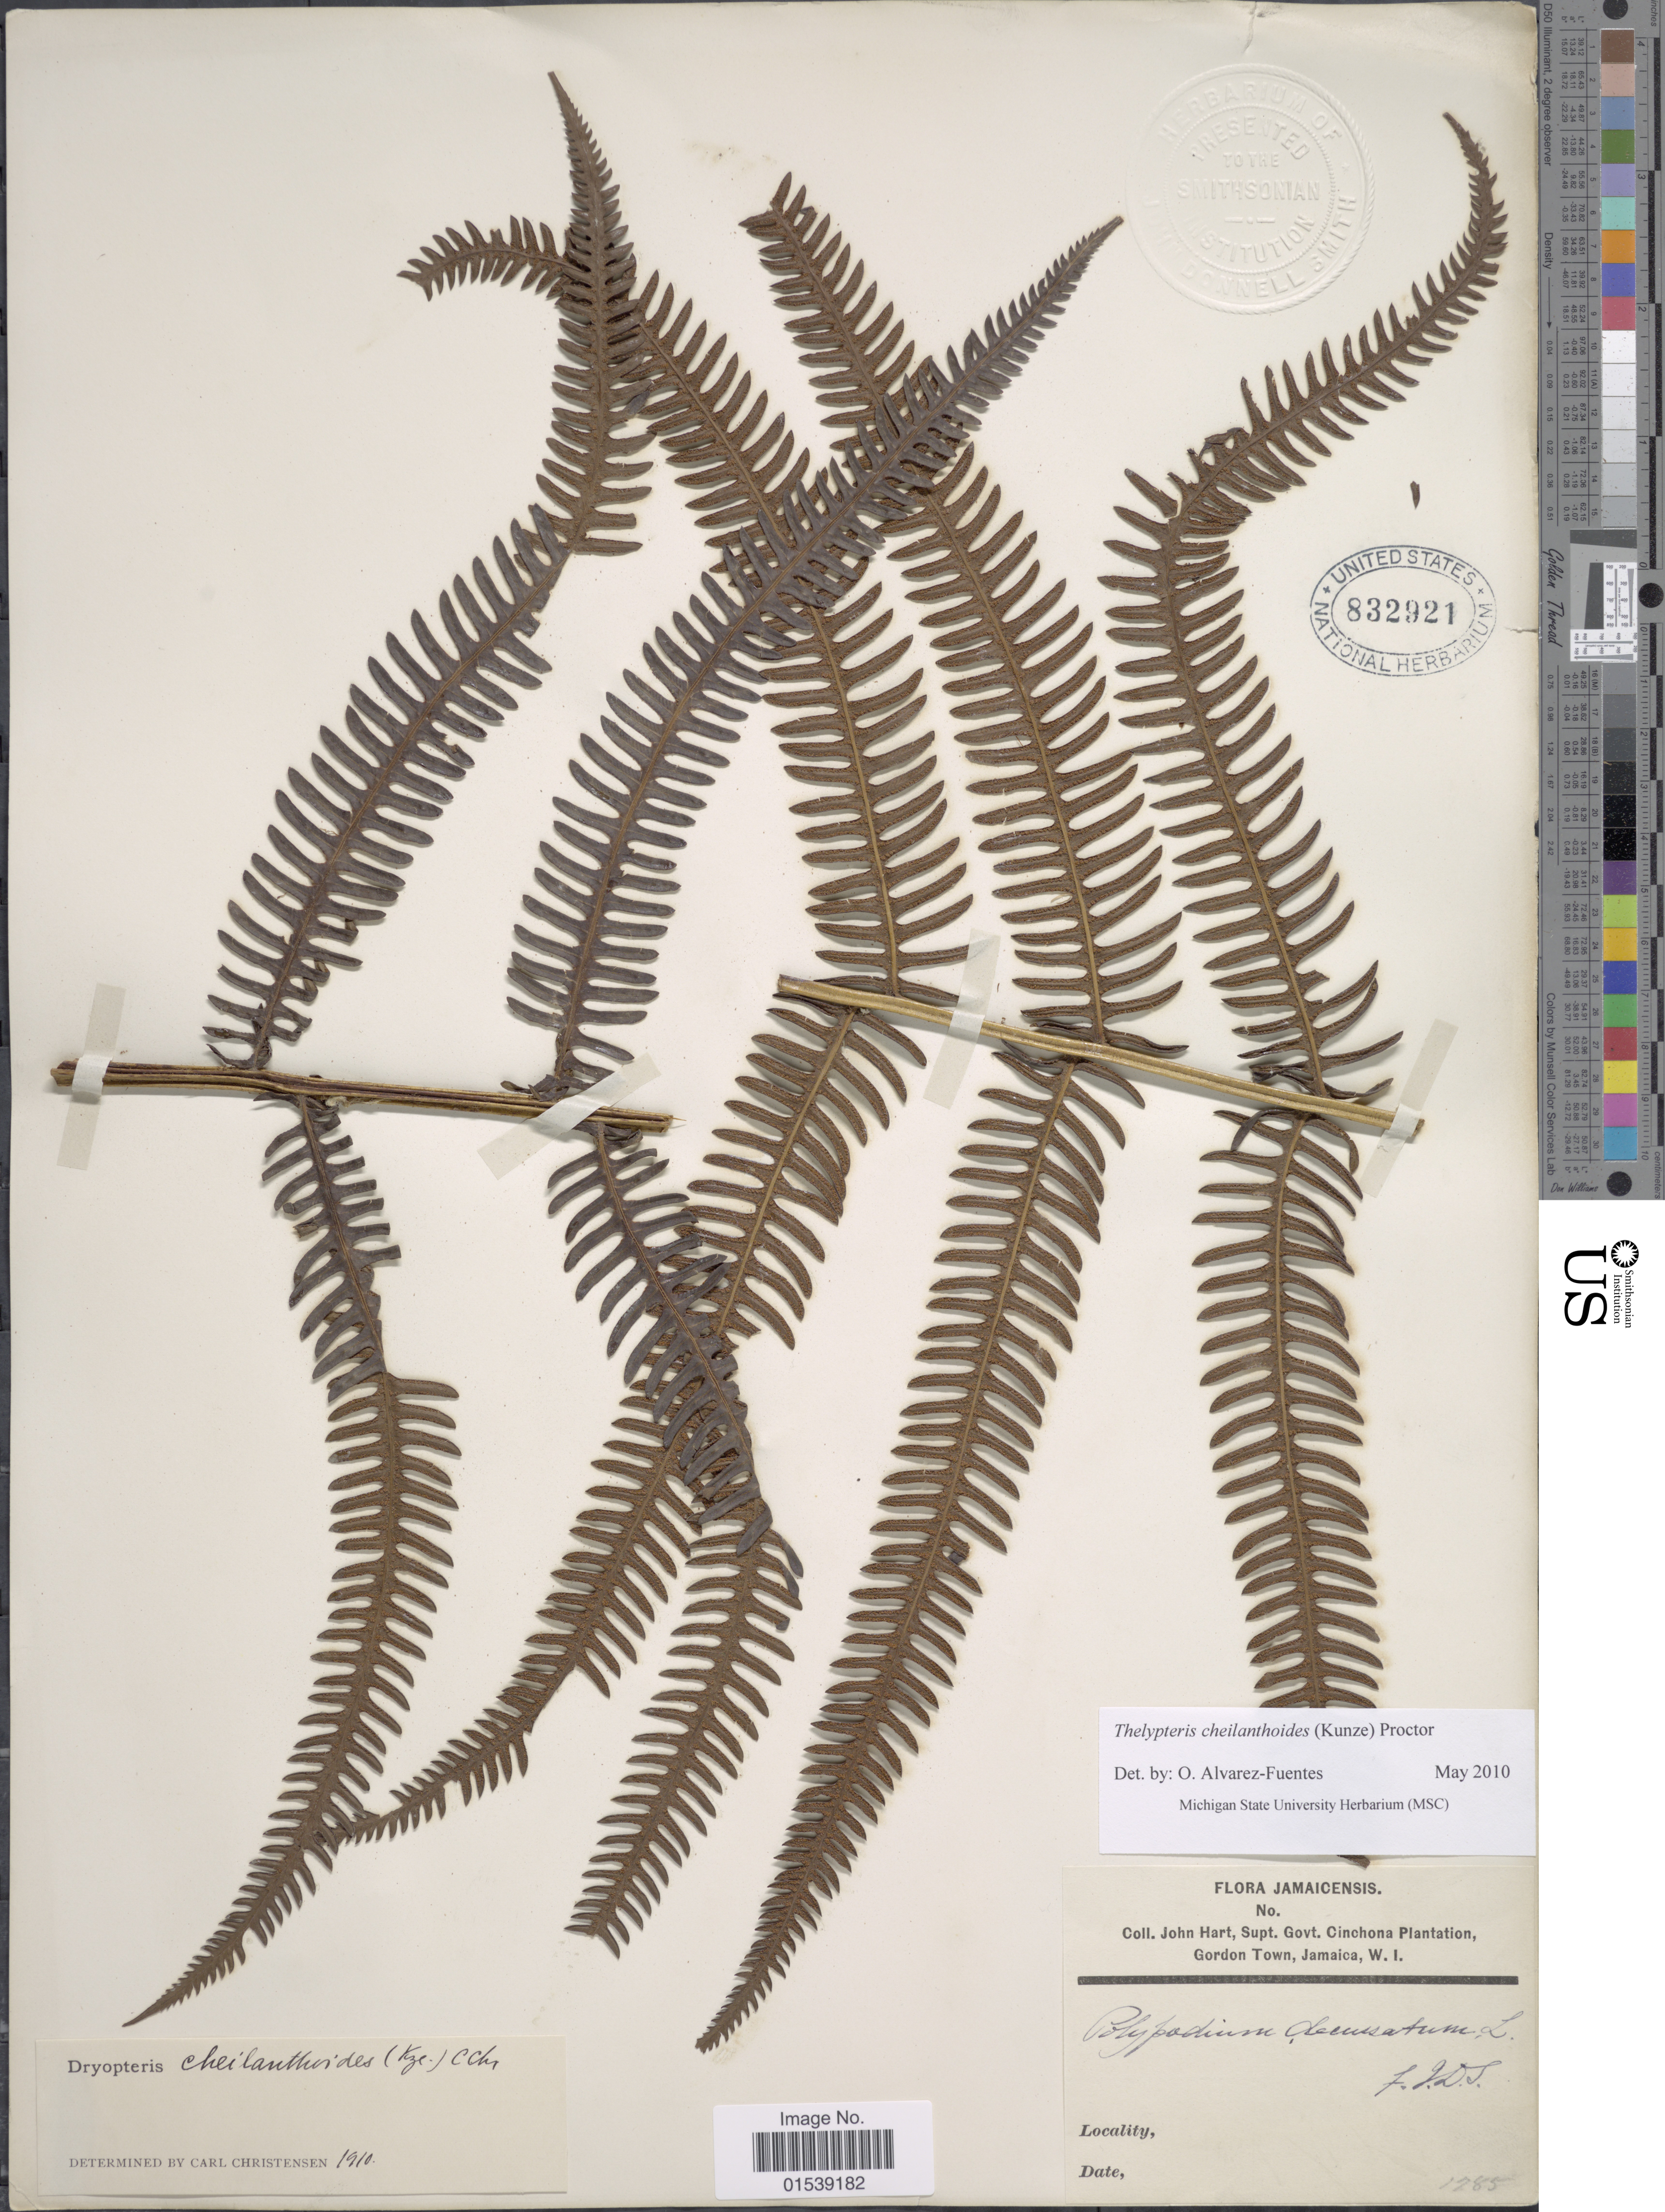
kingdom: Plantae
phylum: Tracheophyta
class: Polypodiopsida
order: Polypodiales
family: Thelypteridaceae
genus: Amauropelta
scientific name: Amauropelta cheilanthoides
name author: (Kunze) Á. Löve & D. Löve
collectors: J. H. Hart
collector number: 1285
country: Jamaica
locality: Jamaicenses, Supt. Govt. Cinchona Plantation, Gordon Town, Jamaica, W. I.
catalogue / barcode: US 832921